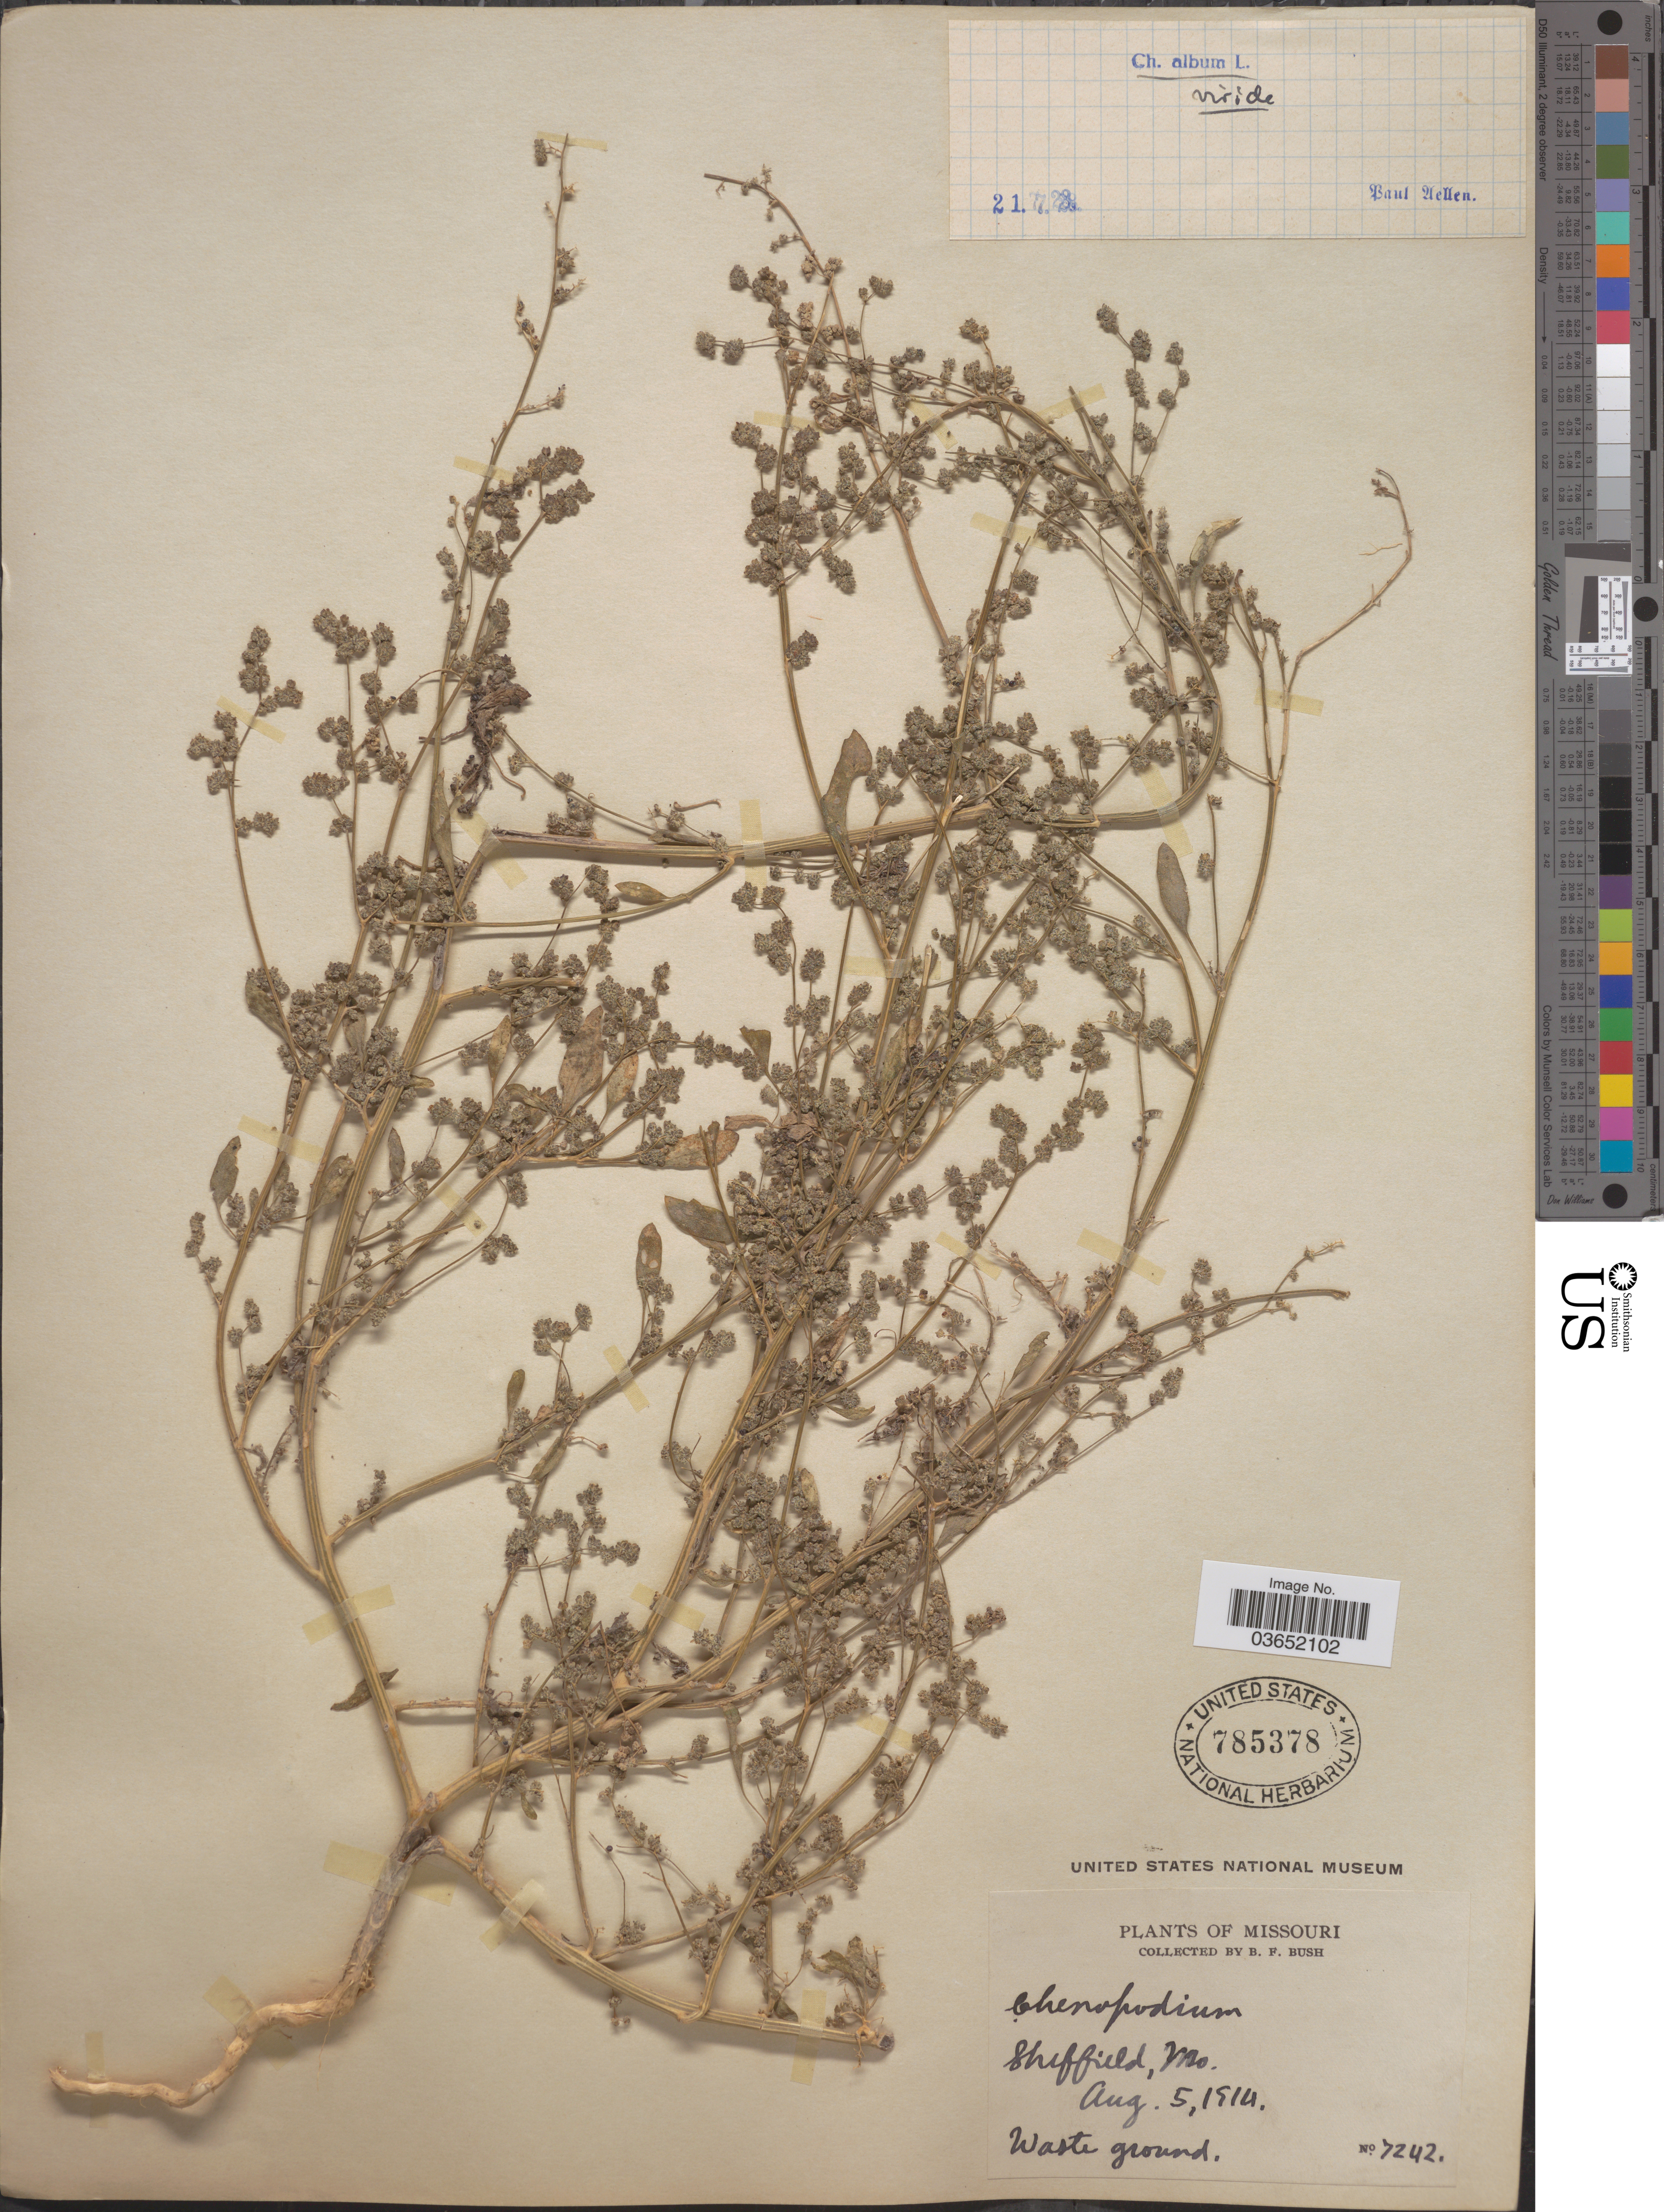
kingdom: Plantae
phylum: Tracheophyta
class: Magnoliopsida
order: Caryophyllales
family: Amaranthaceae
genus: Chenopodium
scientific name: Chenopodium album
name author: L.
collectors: B. F. Bush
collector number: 7242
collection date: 1914-08-05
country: United States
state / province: Missouri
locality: Sheffield.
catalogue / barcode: US 785378